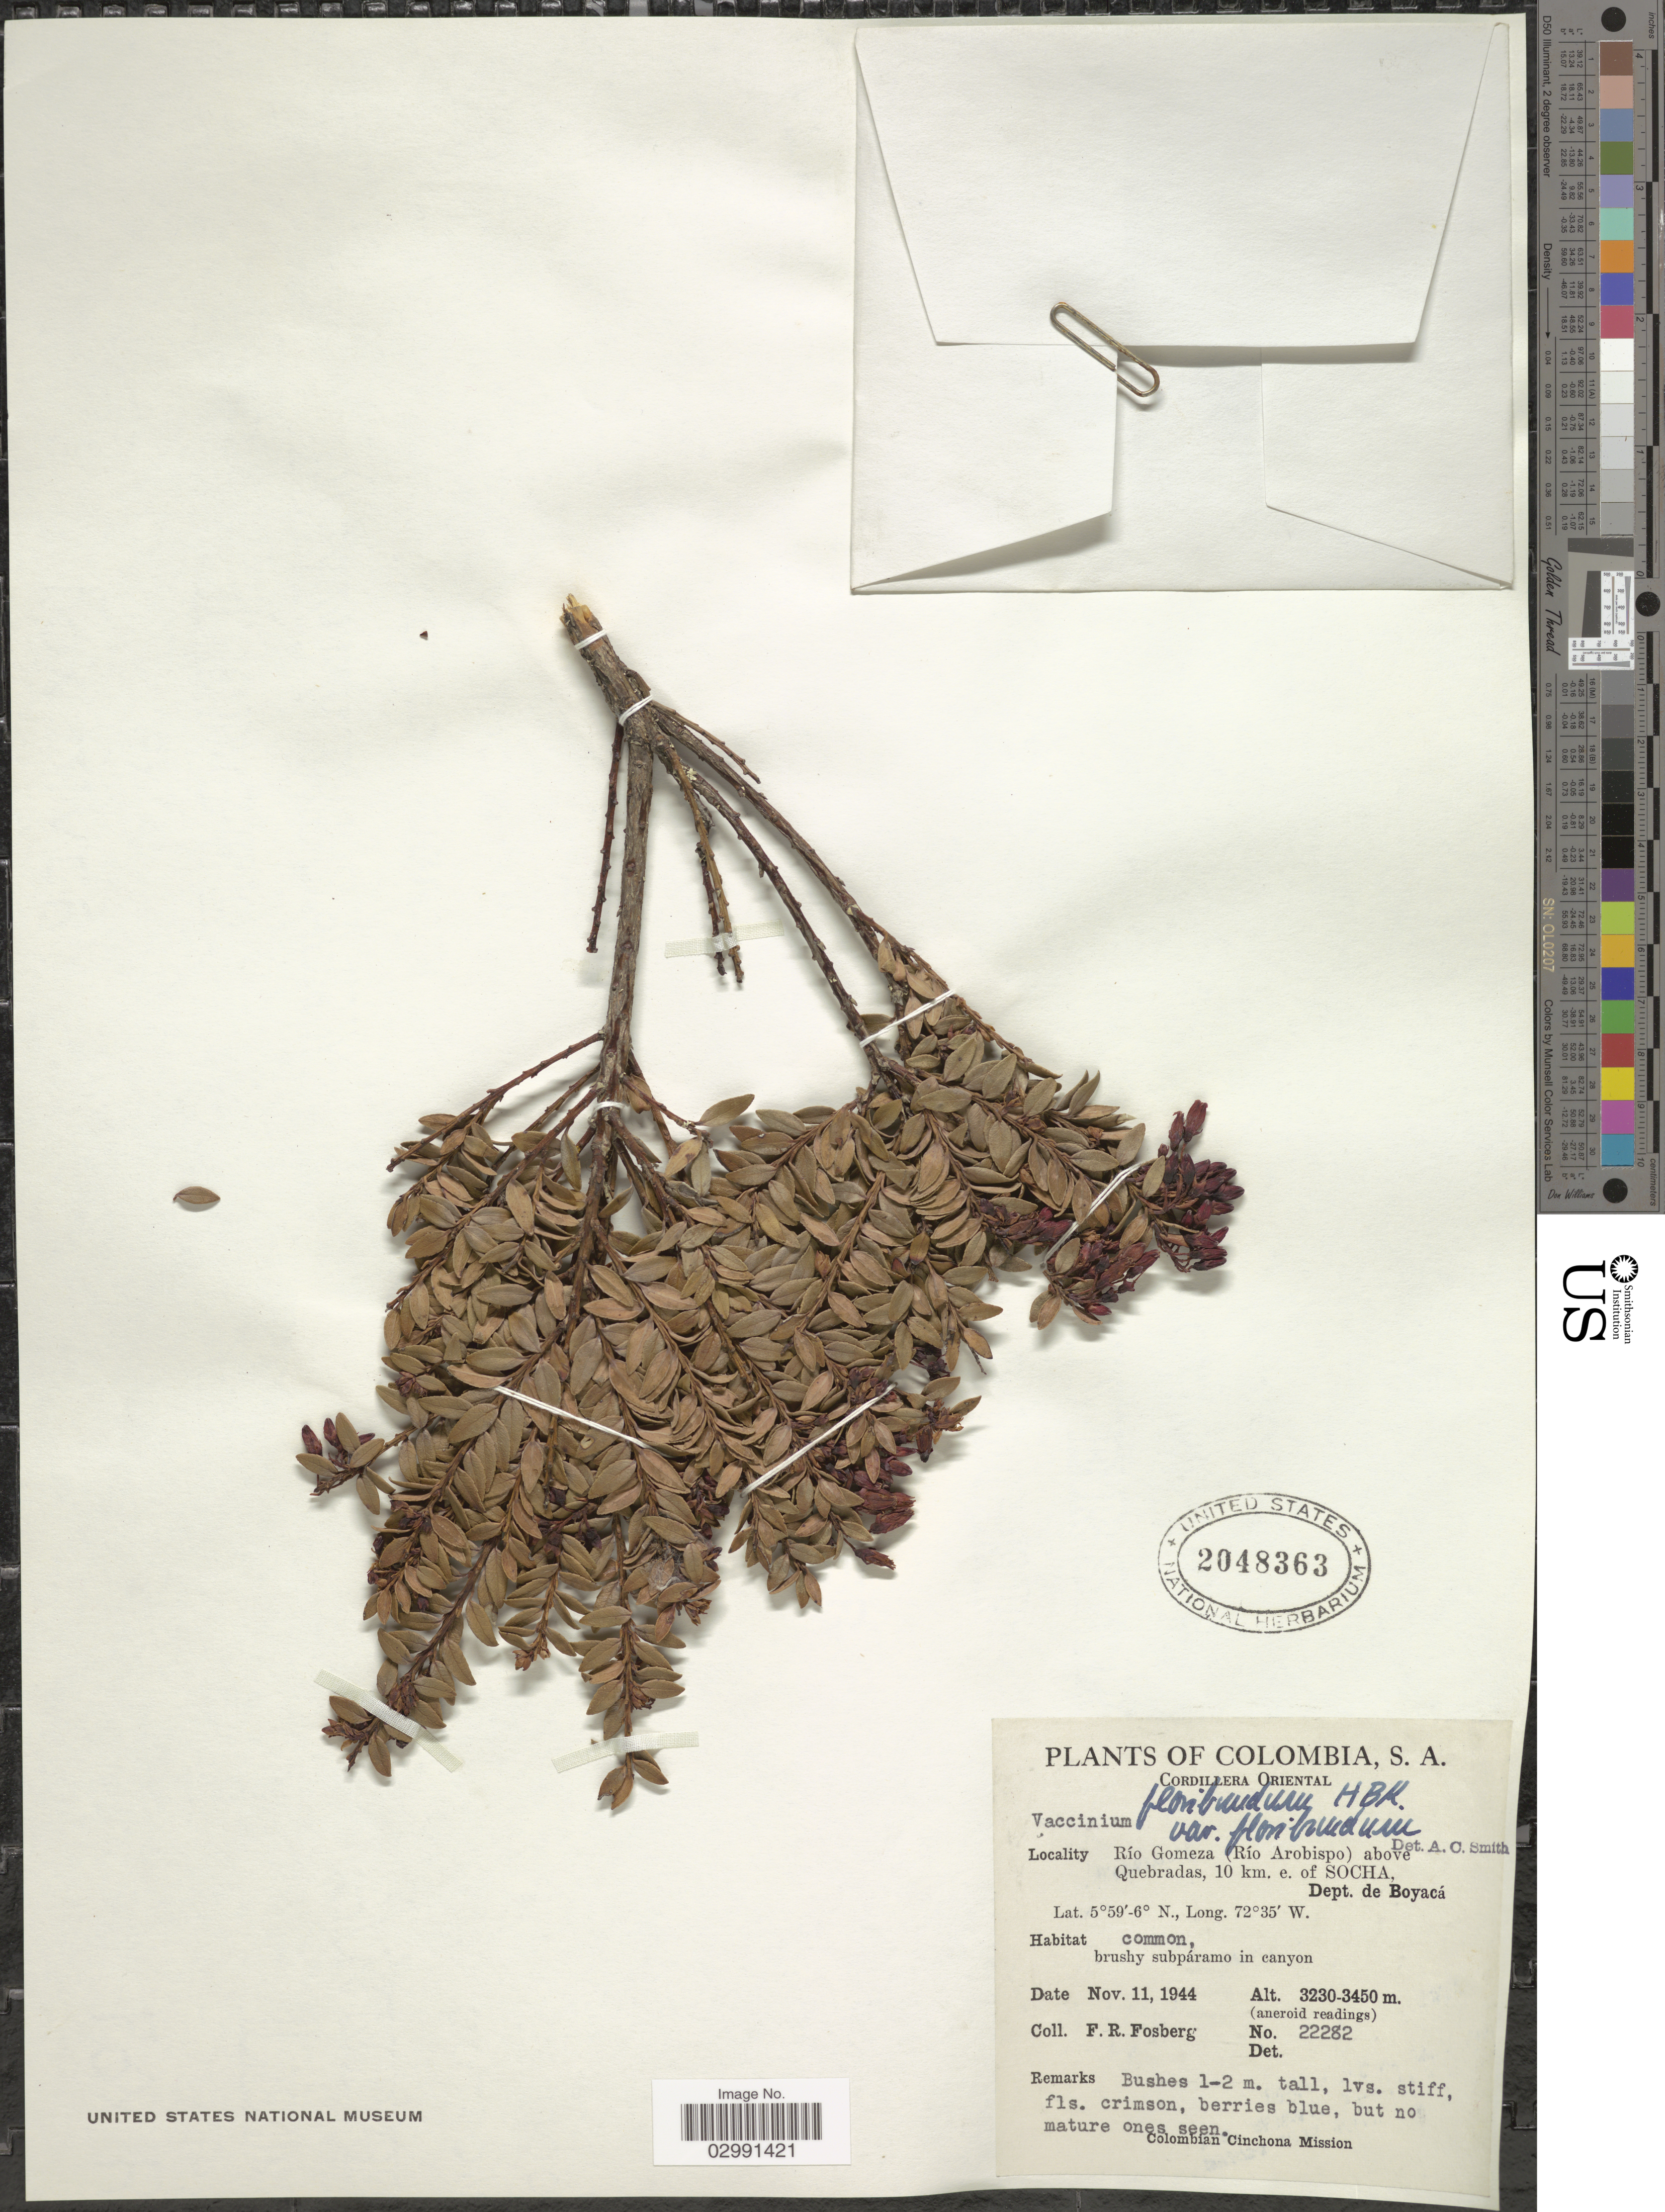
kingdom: Plantae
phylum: Tracheophyta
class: Magnoliopsida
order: Ericales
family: Ericaceae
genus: Vaccinium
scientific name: Vaccinium floribundum var. floribundum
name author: Kunth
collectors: F. R. Fosberg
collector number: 22282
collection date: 1944-11-11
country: Colombia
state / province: Boyacá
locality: Cordillera Oriental. Río Gomeza (Río Arobispo) above Quebradas, 10 km. e. of Socha, Dept. de Boyacá.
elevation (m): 3230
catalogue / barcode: US 2048363